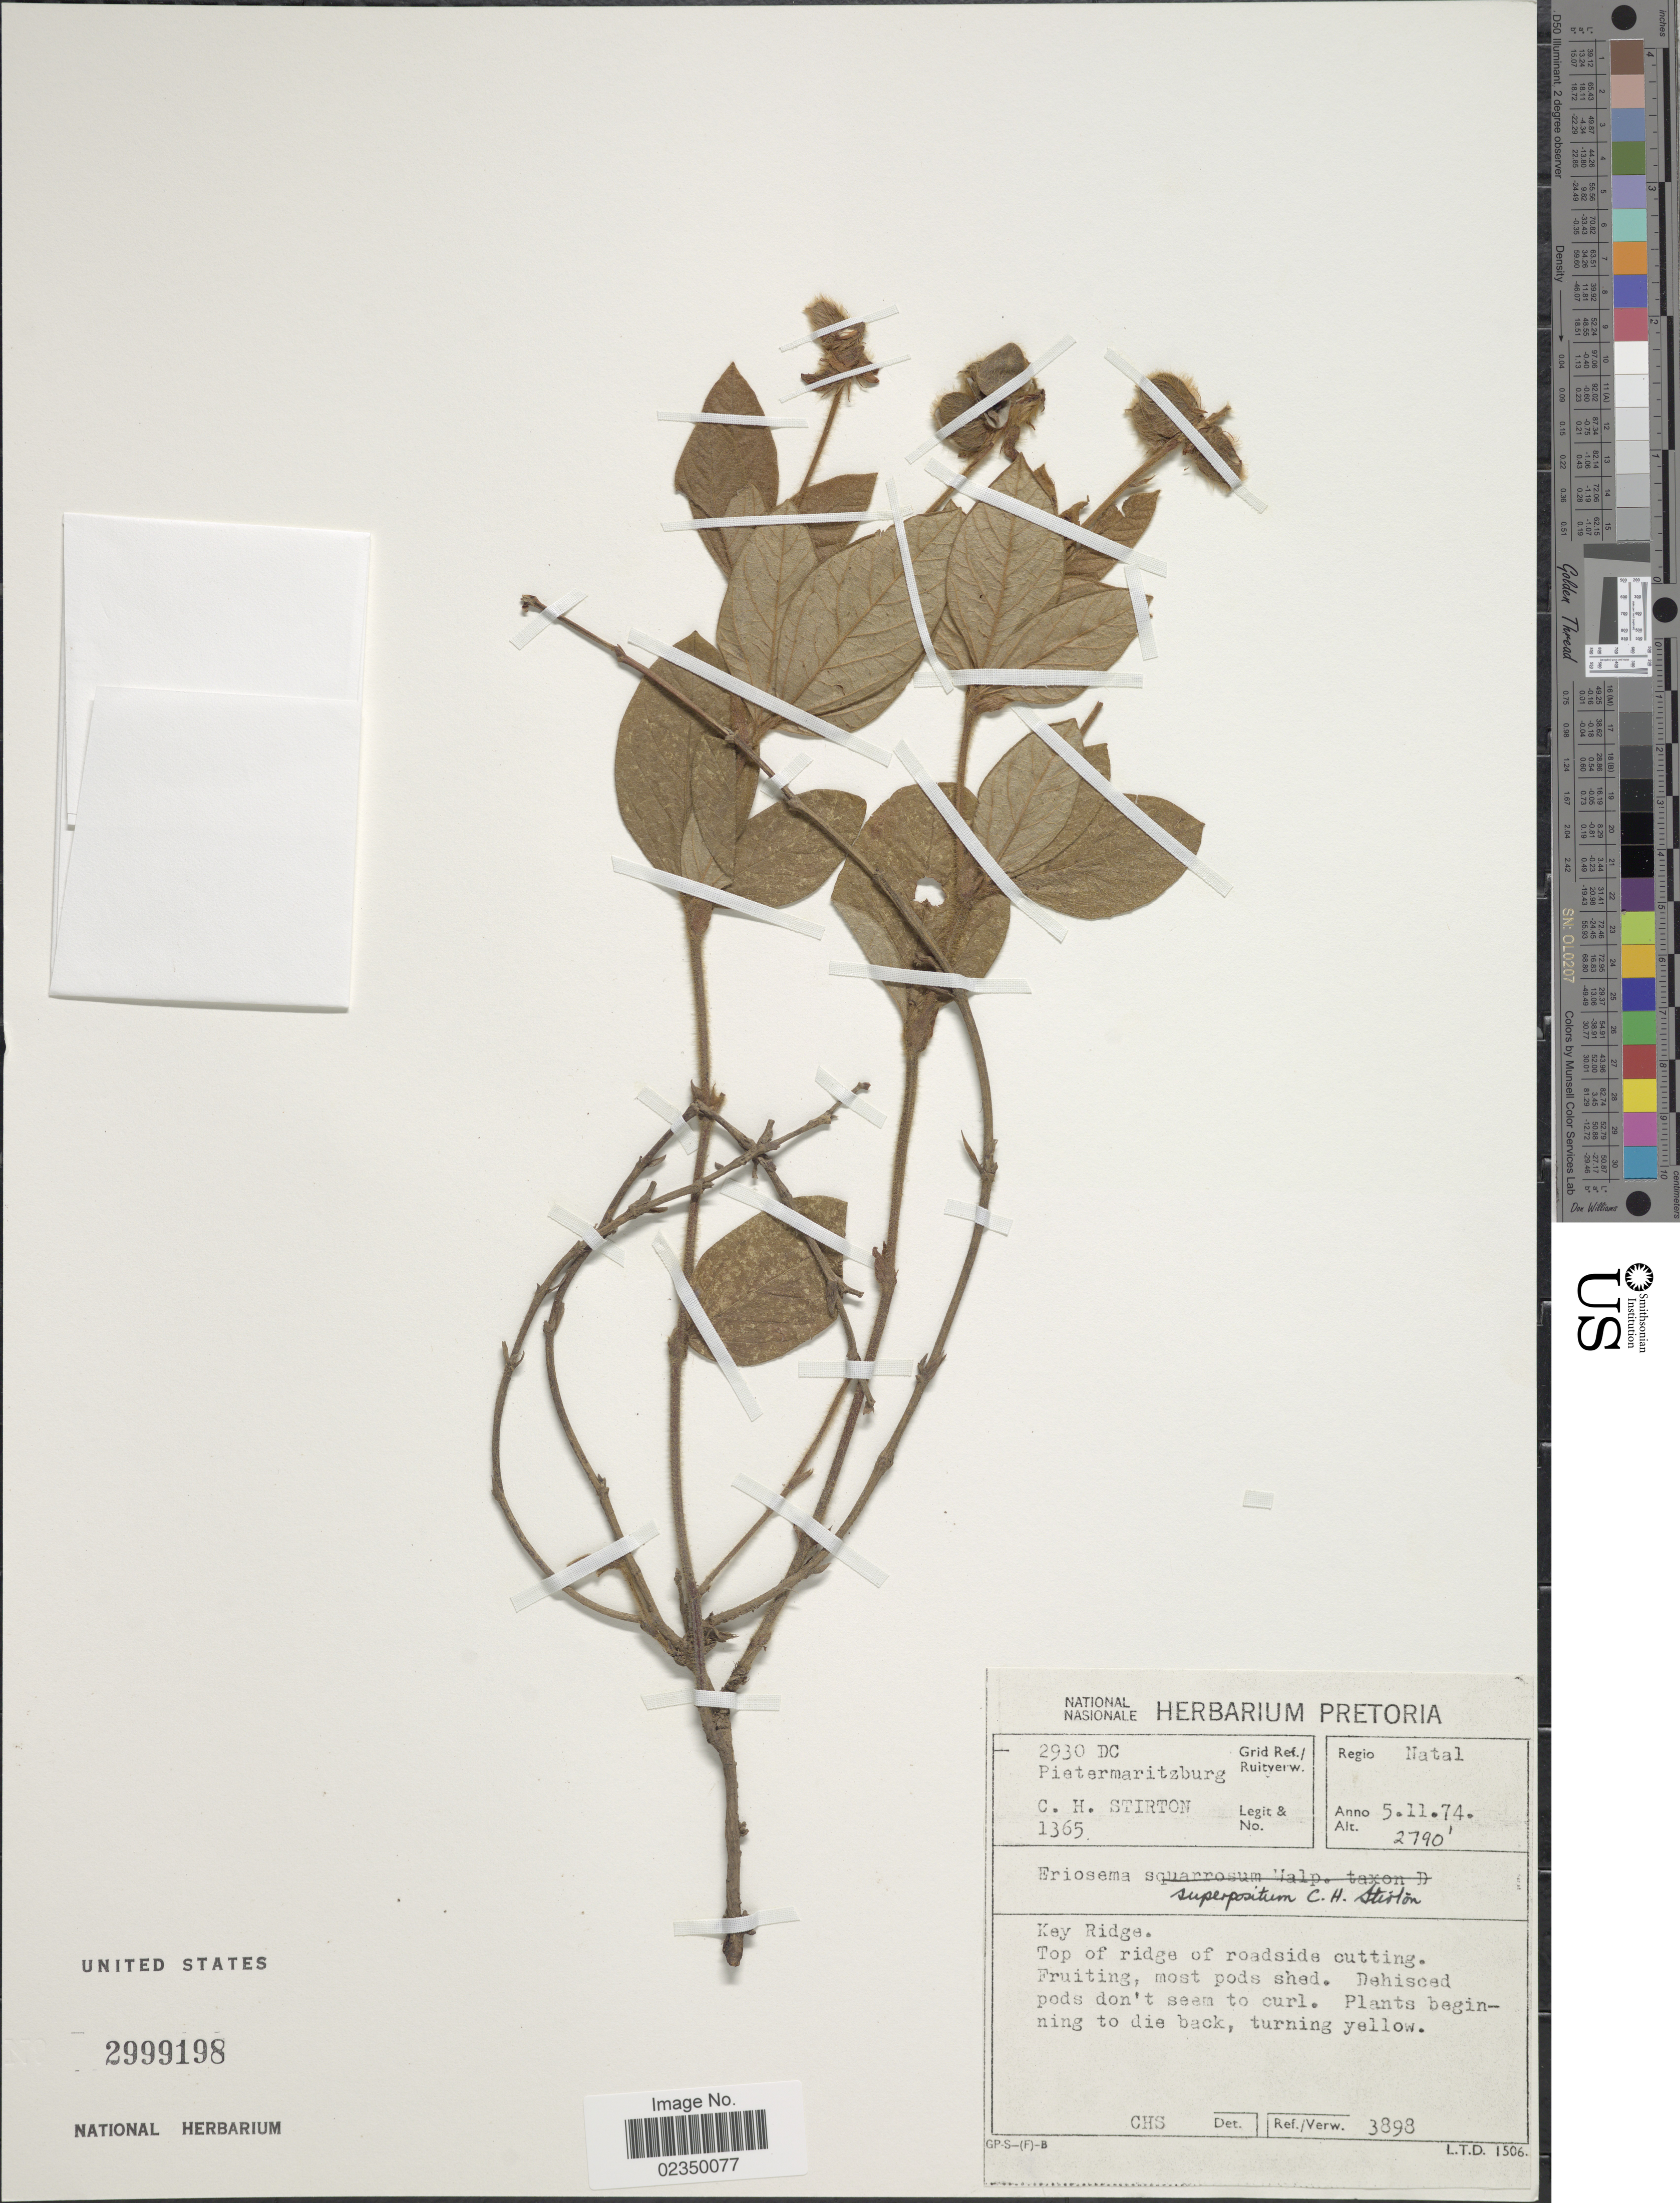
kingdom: Plantae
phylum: Tracheophyta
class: Magnoliopsida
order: Fabales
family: Fabaceae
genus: Eriosema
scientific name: Eriosema superpositum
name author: C.H. Stirt.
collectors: C. H. Stirton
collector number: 1365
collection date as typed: Transcribed d/m/y: 5/11/74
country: South Africa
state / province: KwaZulu-Natal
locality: Regio Natal. Key Ridge, Top of Ridge of roadside cutting.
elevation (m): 850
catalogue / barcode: US 2999198